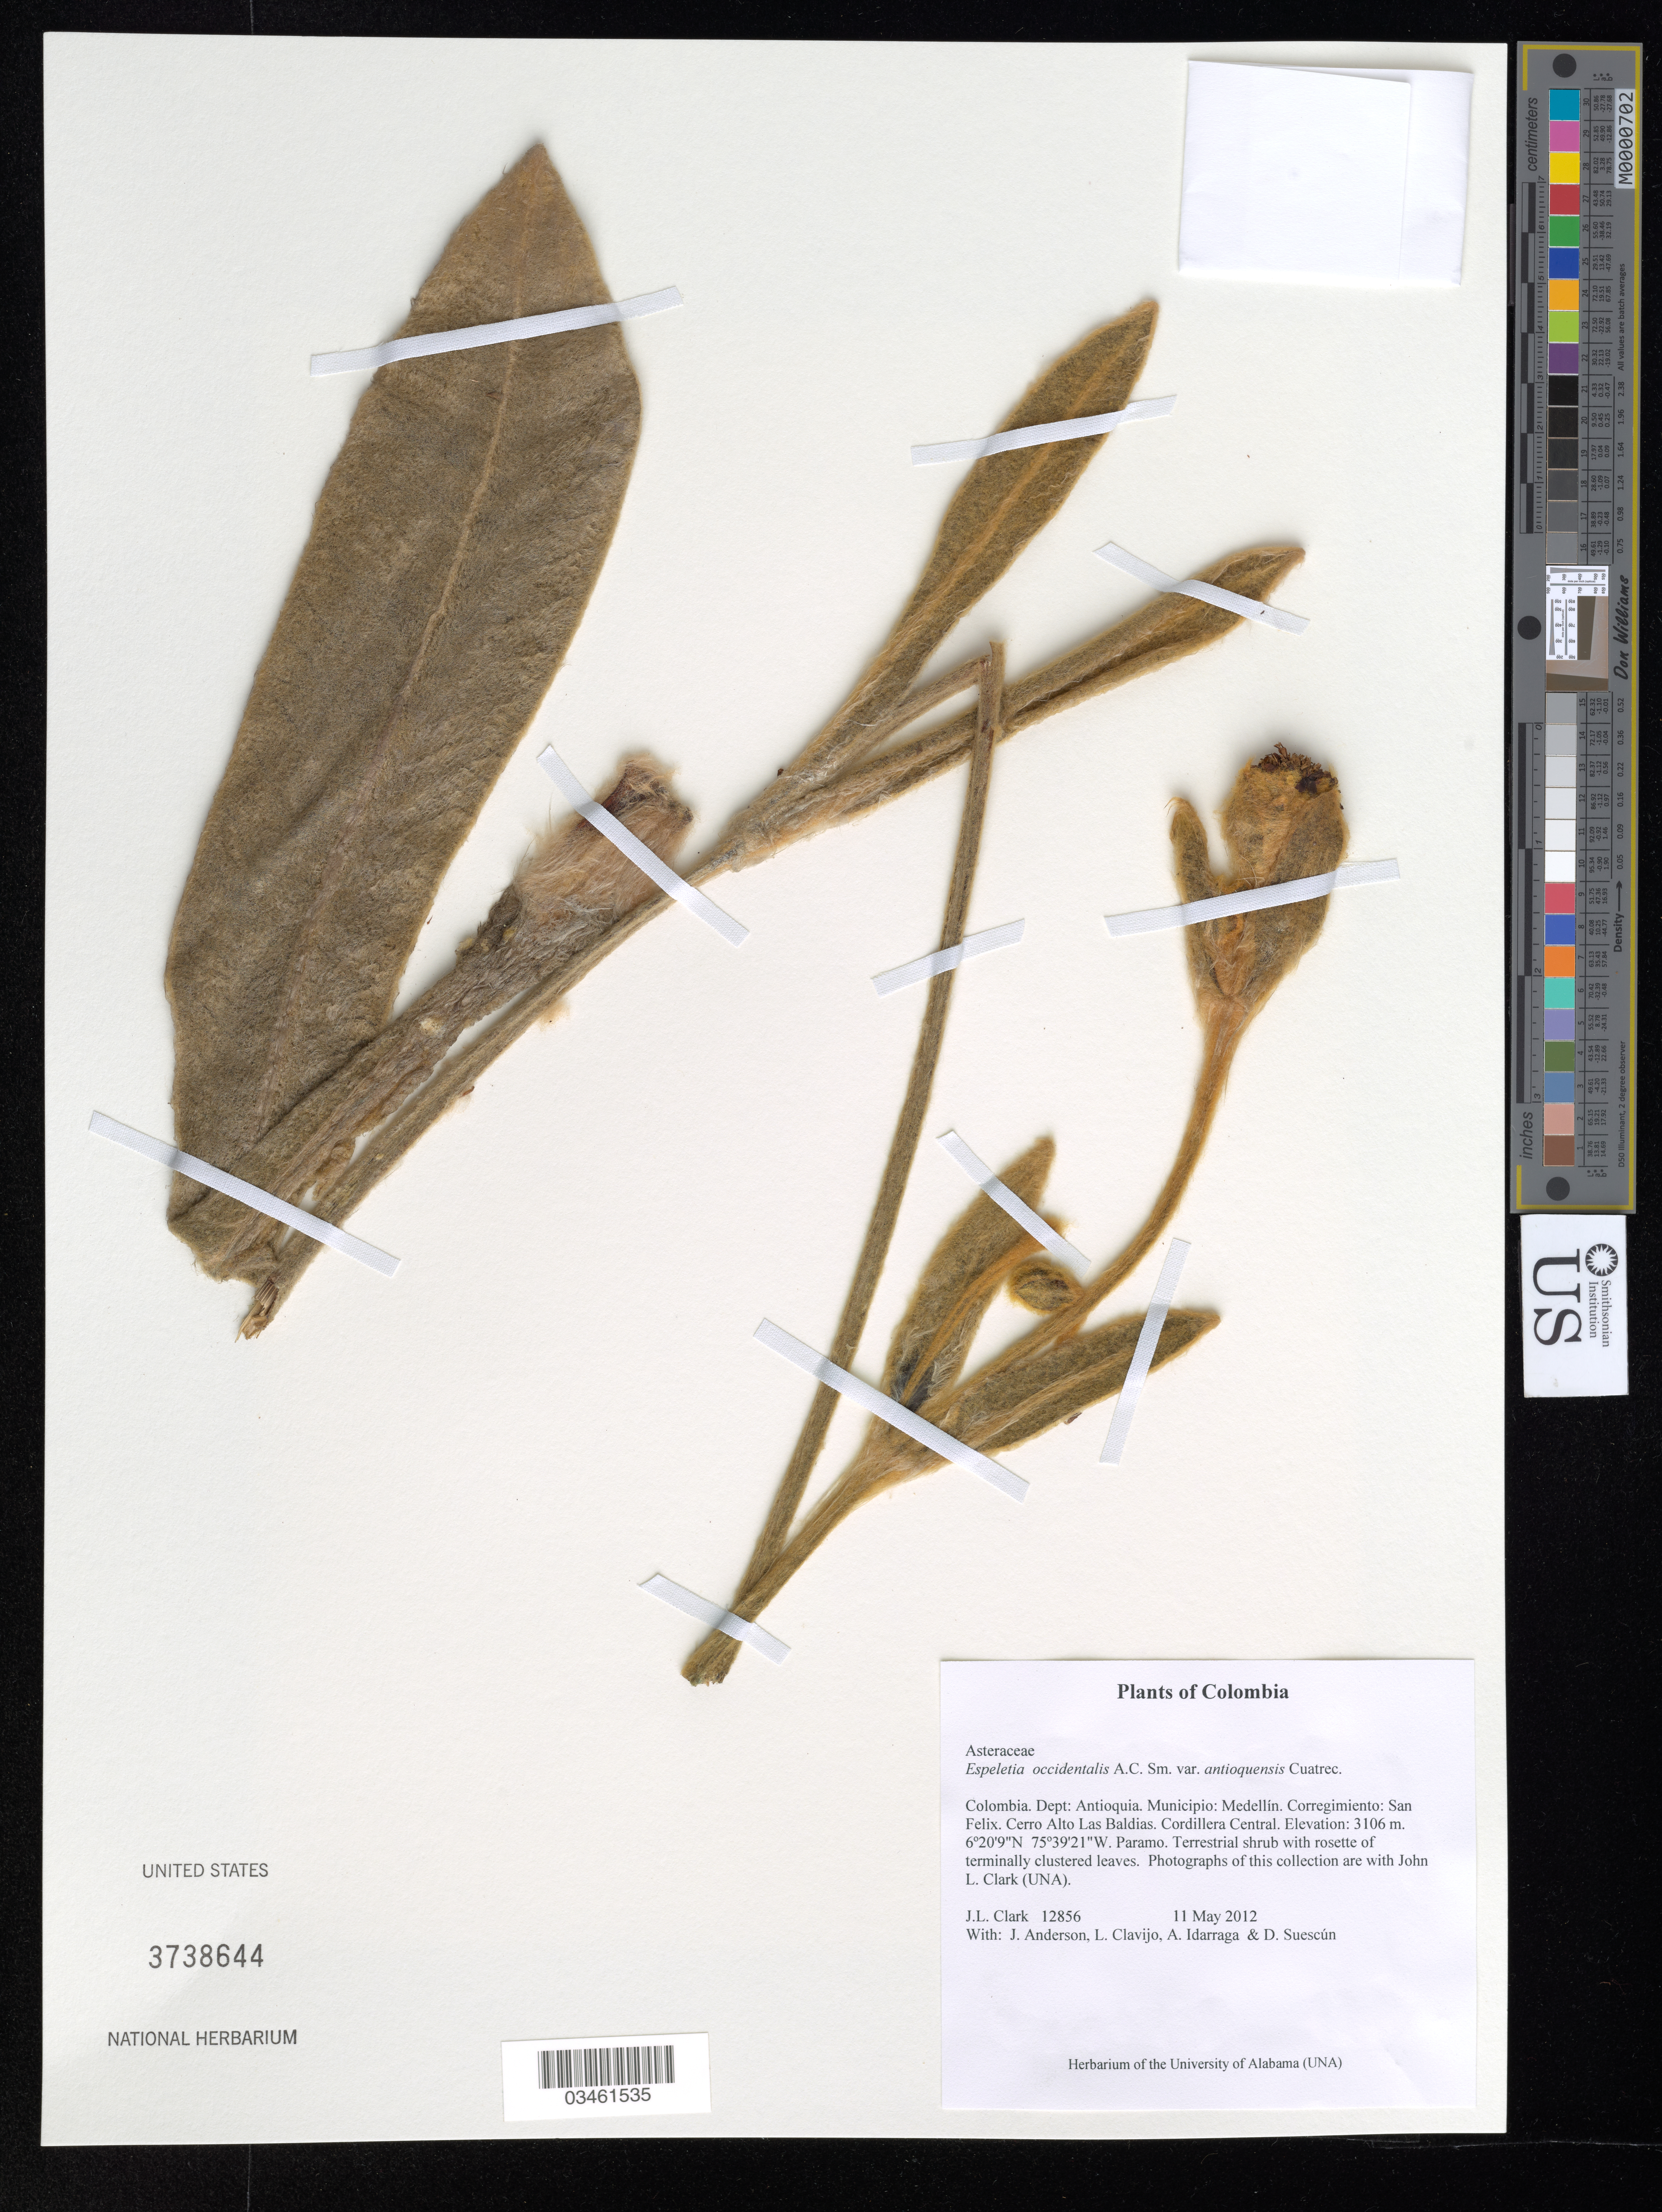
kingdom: Plantae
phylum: Tracheophyta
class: Magnoliopsida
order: Asterales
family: Asteraceae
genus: Espeletia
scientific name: Espeletia occidentalis var. antioquensis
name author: Cuatrec.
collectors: J. L. Clark, J. Anderson, L. Clavijo, A. Idarraga & D. Suescún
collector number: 12856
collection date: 2012-05-11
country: Colombia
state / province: Antioquia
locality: Dept: Antioquia. Municipio: Medellín. Corregimiento: San Felix. Cerro Alto Las Baldias. Cordillera Central.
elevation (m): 3106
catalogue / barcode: US 3738644